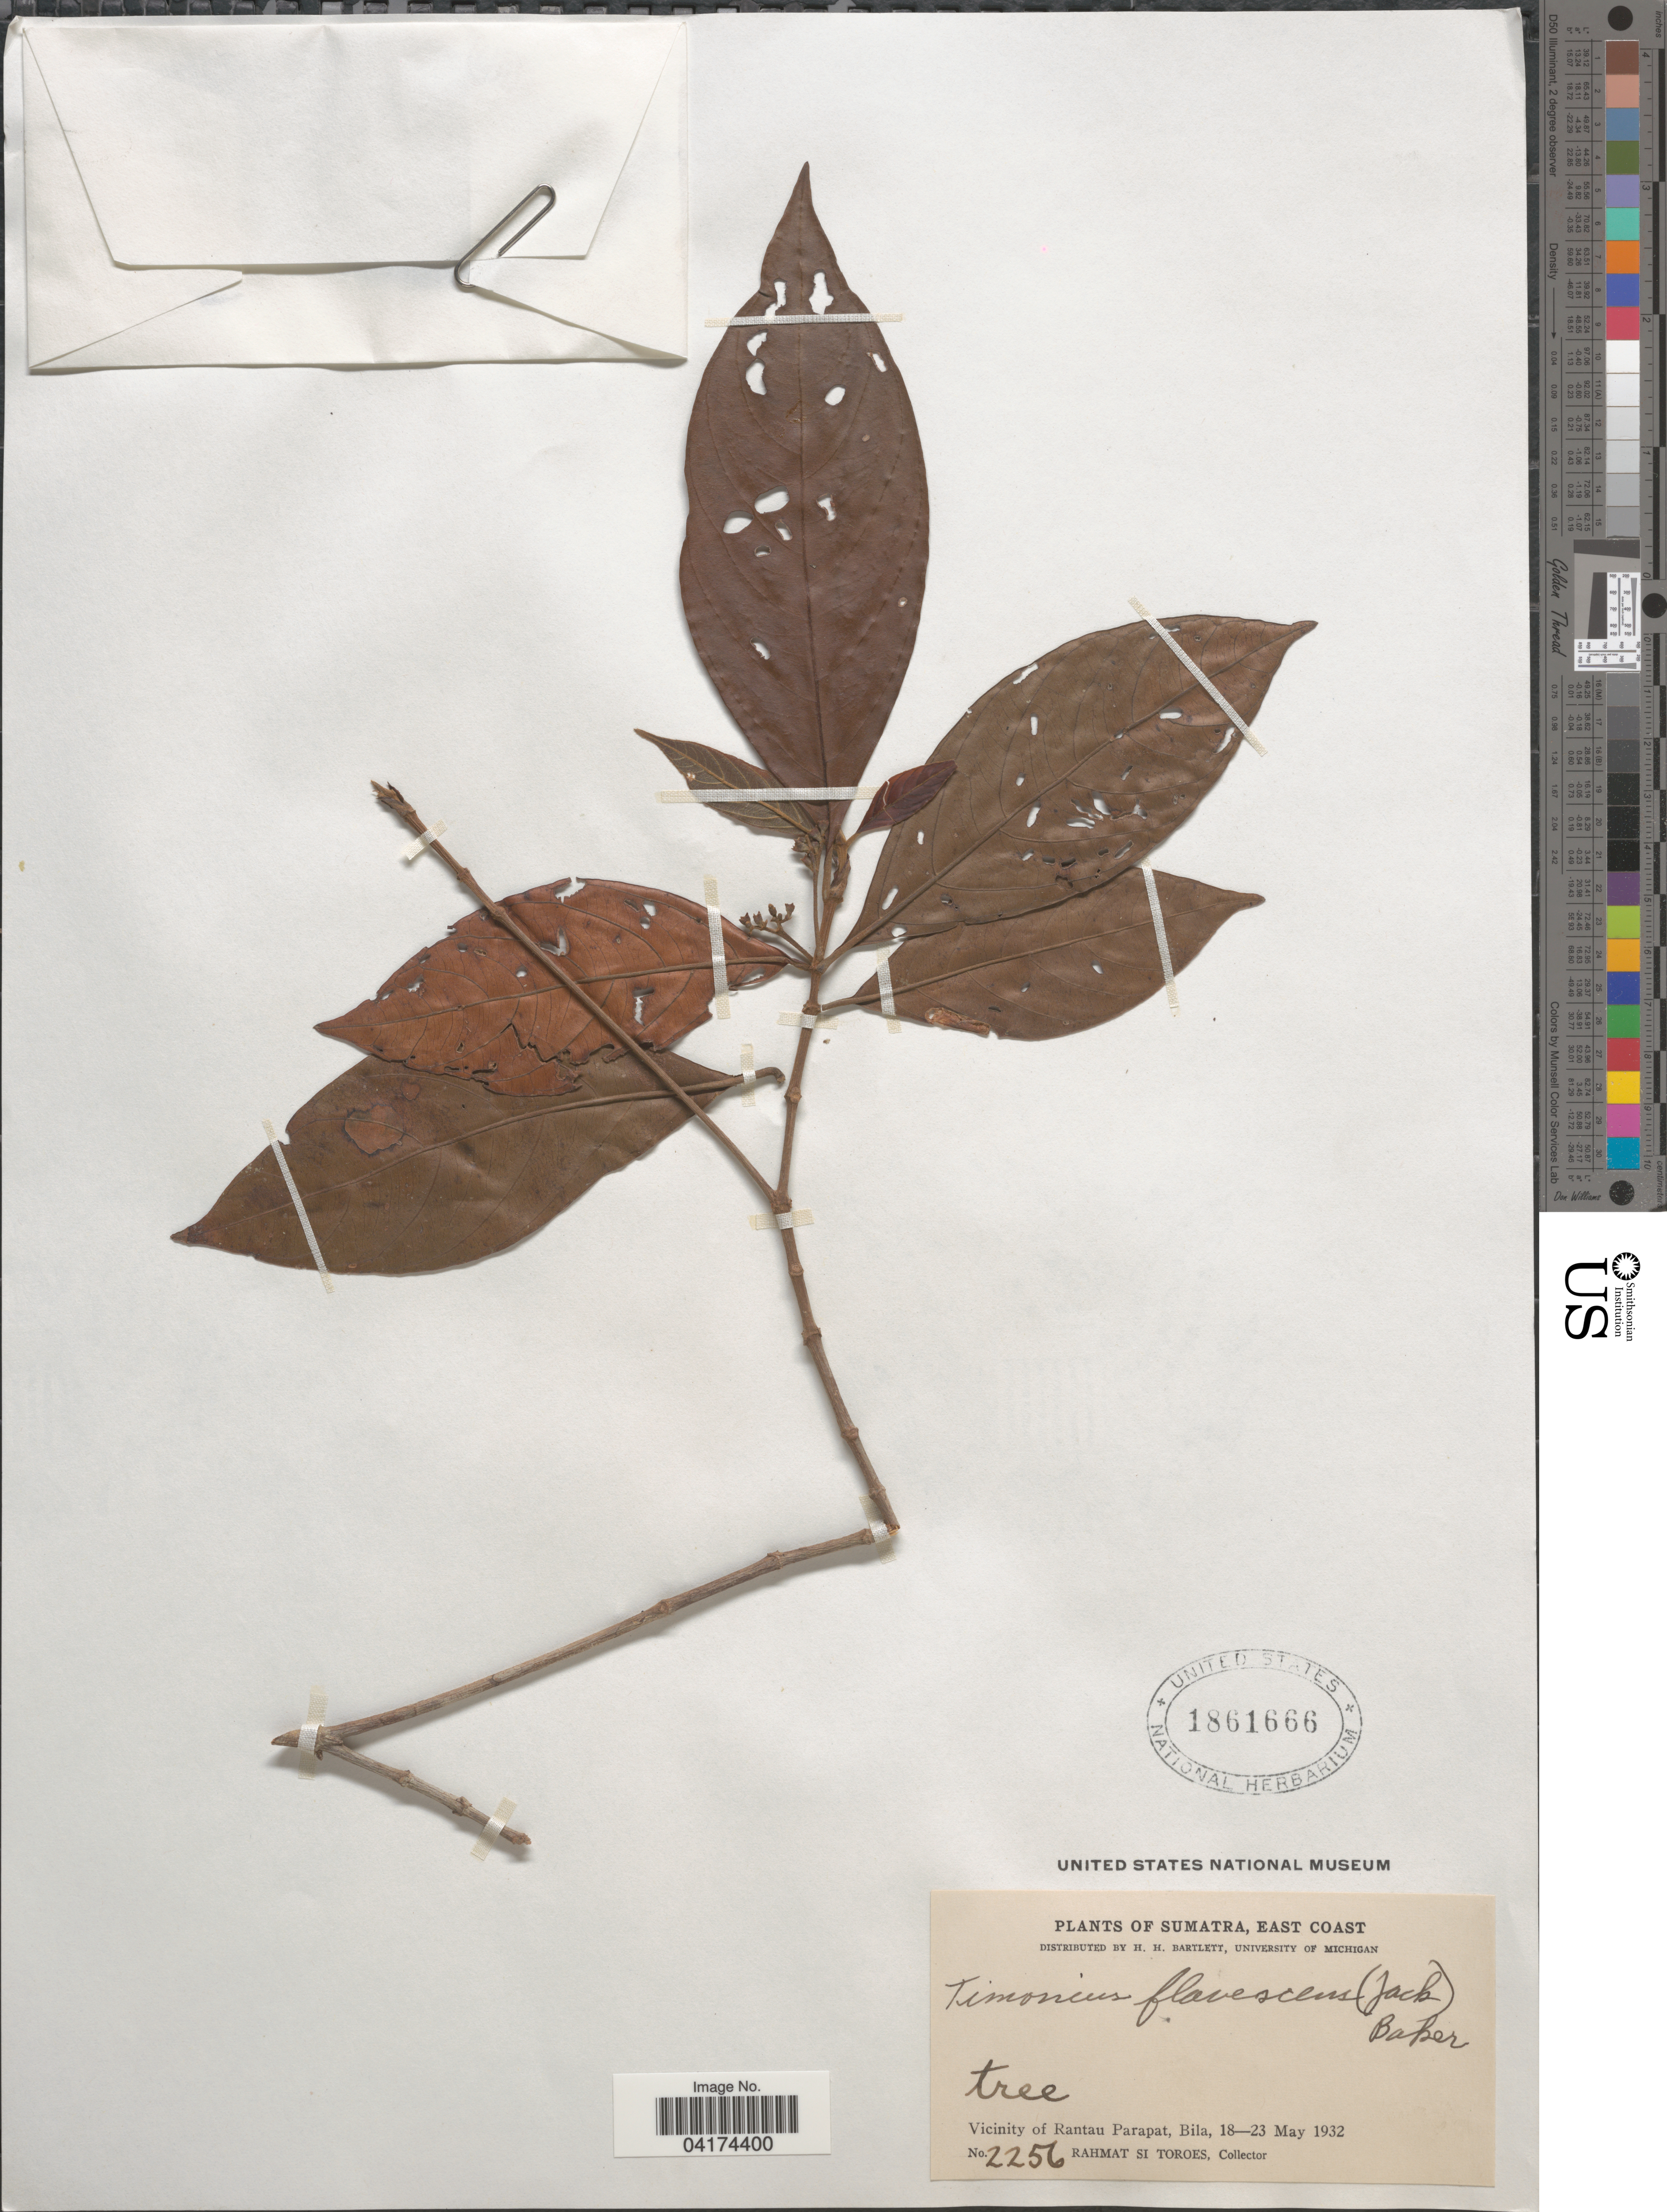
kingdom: Plantae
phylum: Tracheophyta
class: Magnoliopsida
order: Gentianales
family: Rubiaceae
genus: Timonius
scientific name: Timonius flavescens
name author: (Jack) Baker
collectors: Rahmat Si Boeea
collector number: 2256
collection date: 1932-05-18/1932-05-23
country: Indonesia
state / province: Sumatra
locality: East Coast. Vicinity of Rantau Parapat, Bila.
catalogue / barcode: US 1861666